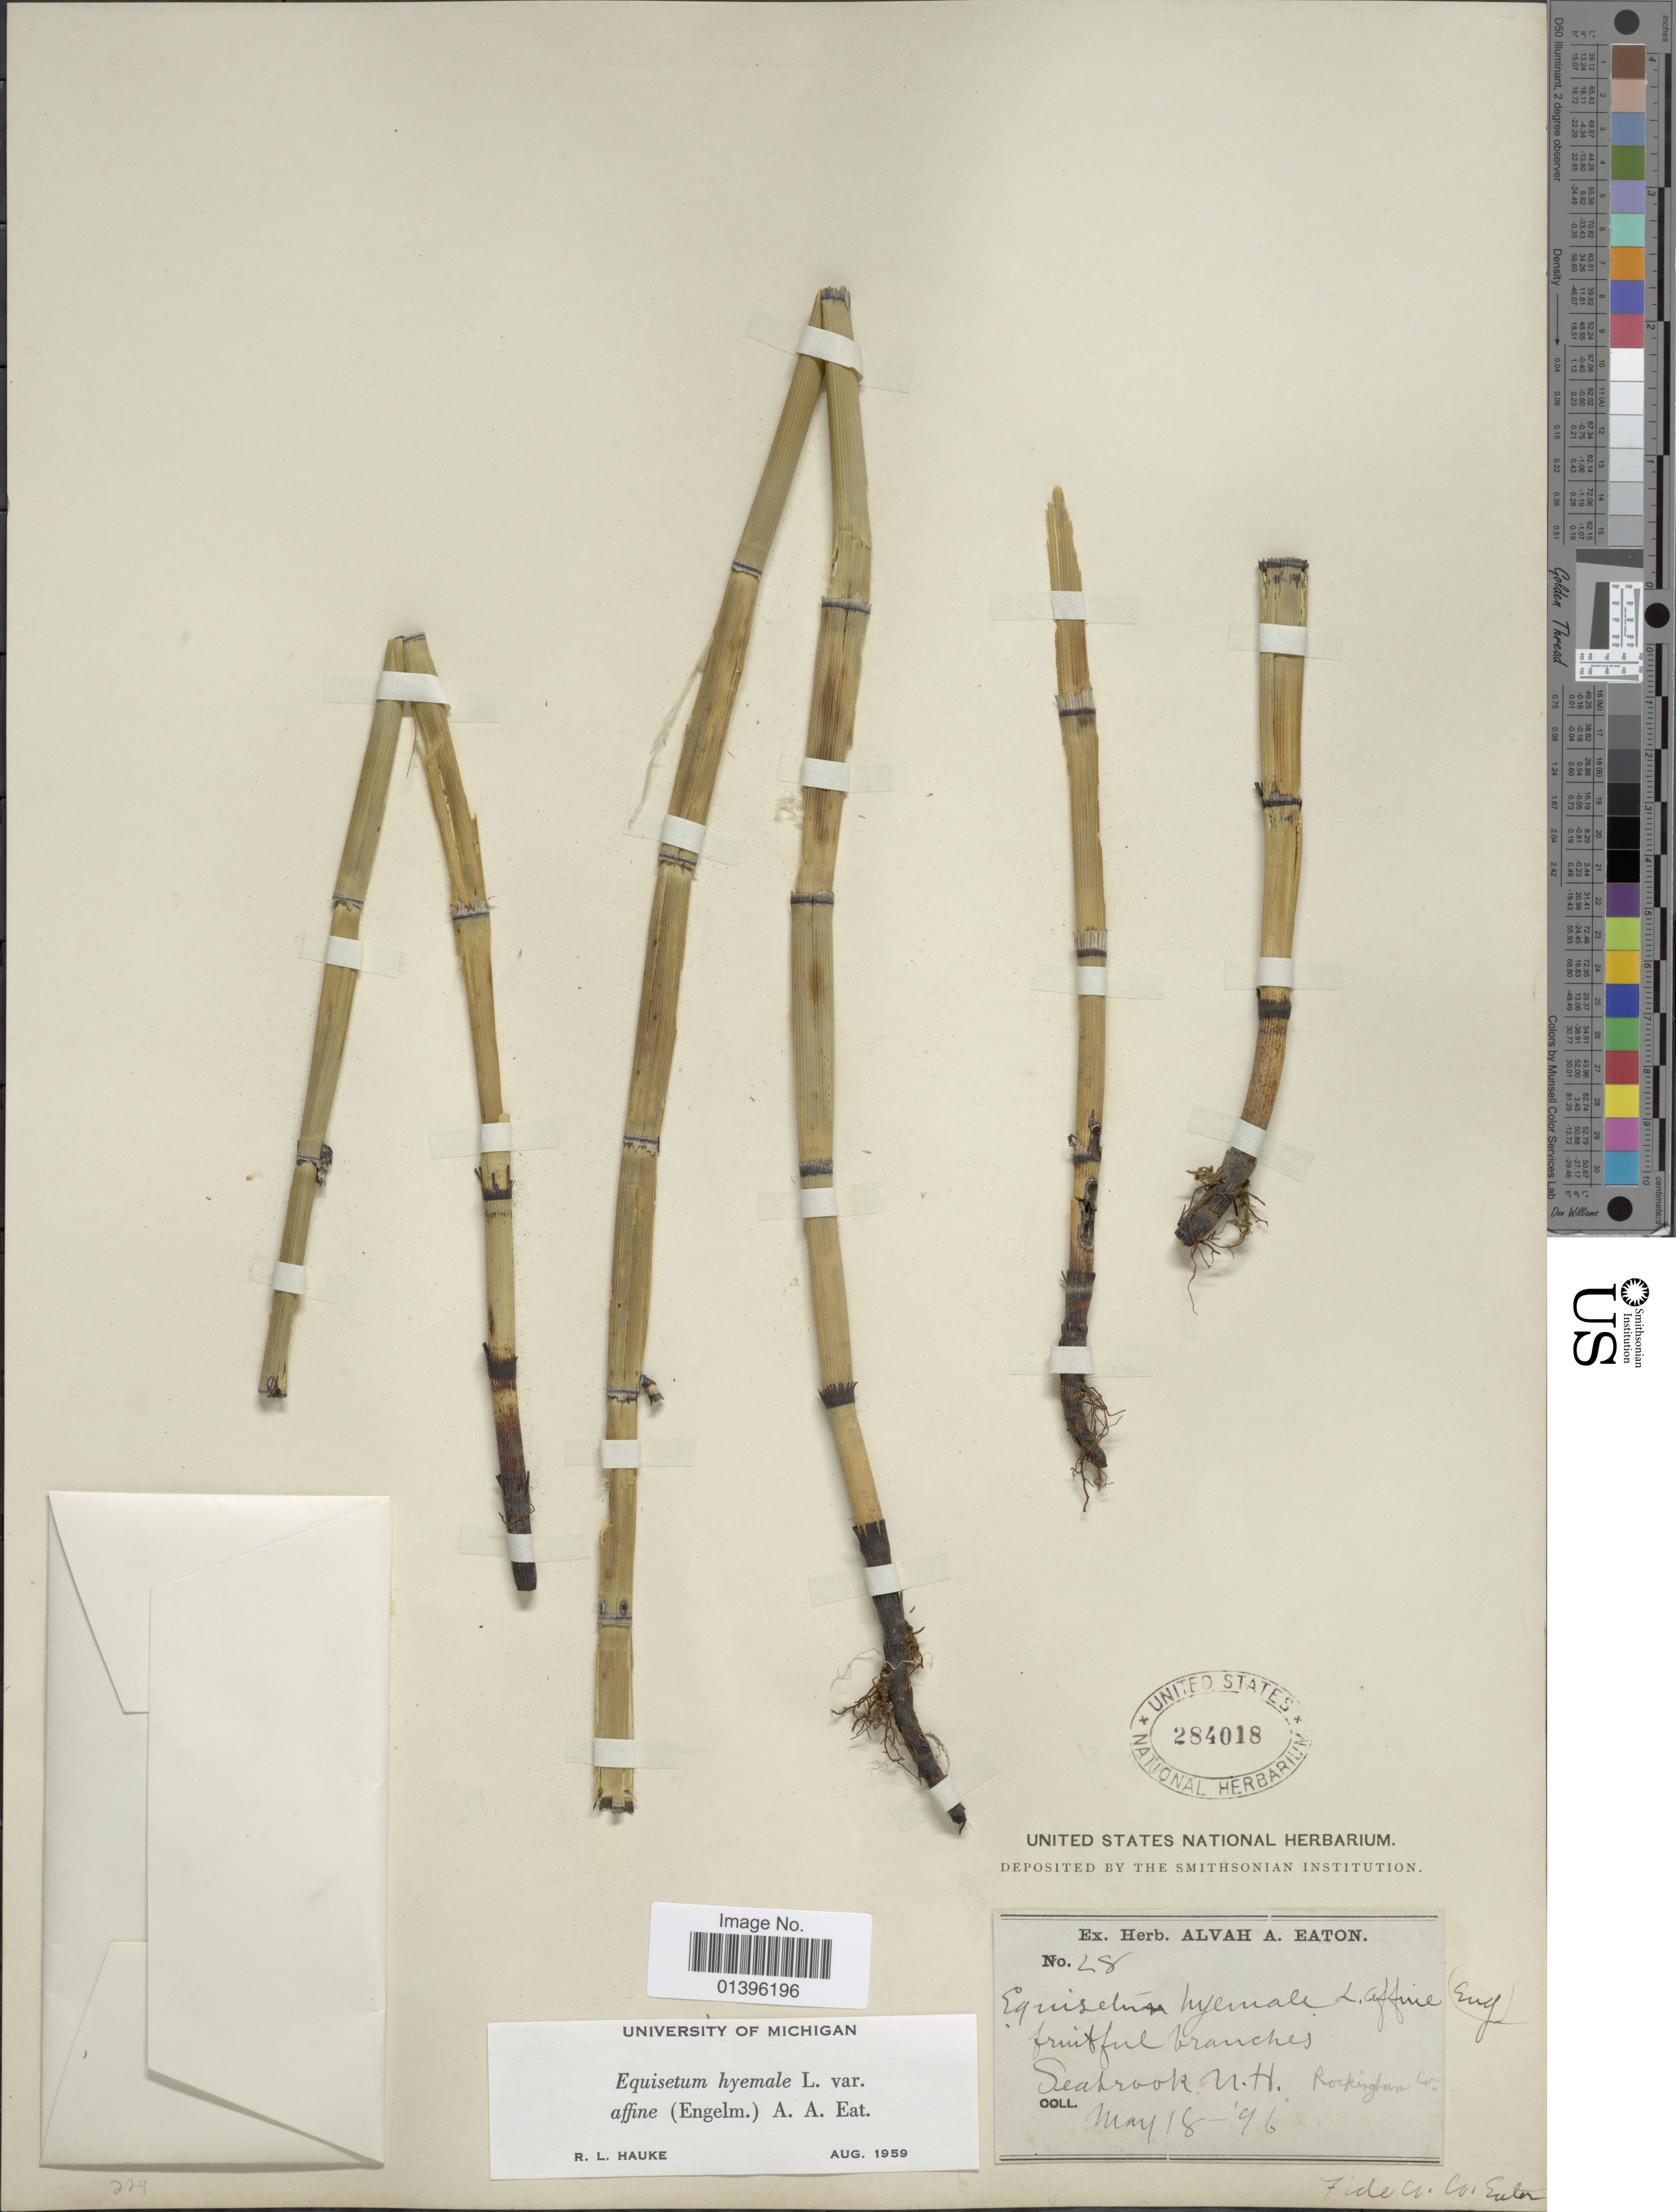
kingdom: Plantae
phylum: Tracheophyta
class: Polypodiopsida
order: Equisetales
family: Equisetaceae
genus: Equisetum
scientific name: Equisetum hyemale var. affine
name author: (Engelm.) A.A. Eaton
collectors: A. A. Eaton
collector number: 28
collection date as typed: Transcribed d/m/y: 18/5/96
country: United States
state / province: New Hampshire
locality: Seabrook, Rockingham Co.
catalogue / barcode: US 284018